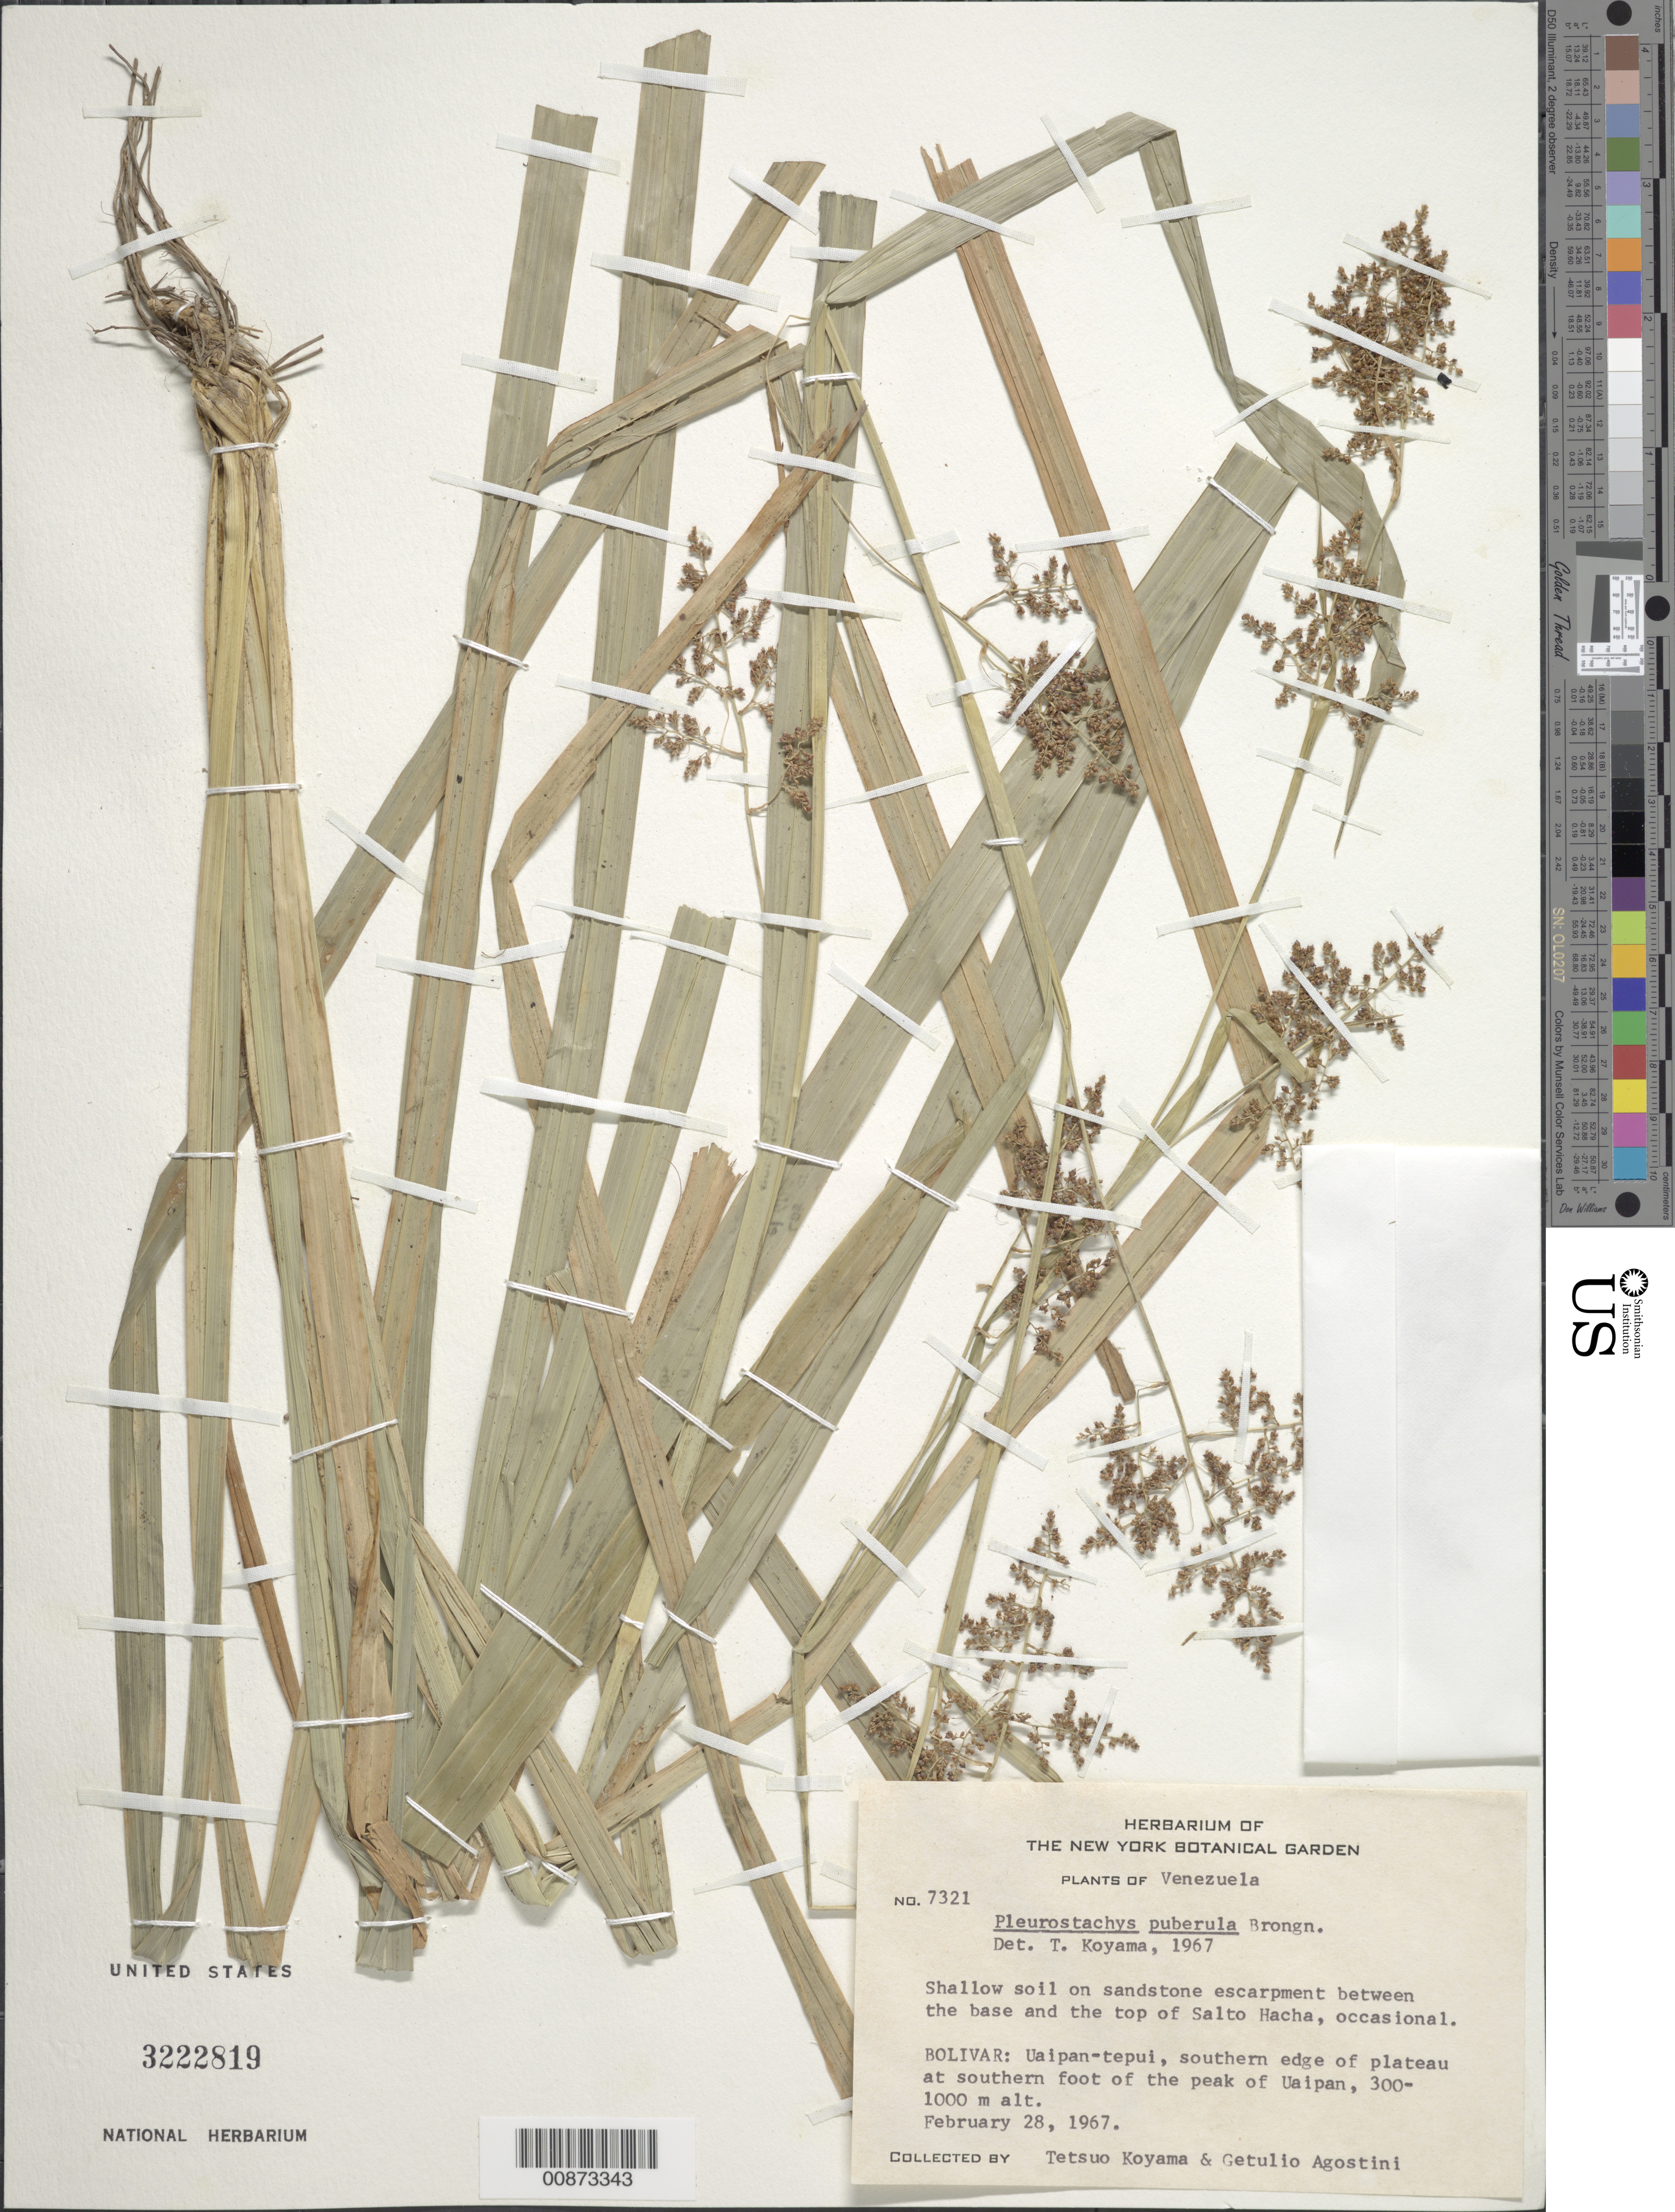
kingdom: Plantae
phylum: Tracheophyta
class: Liliopsida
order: Poales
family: Cyperaceae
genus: Rhynchospora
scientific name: Rhynchospora orbigniana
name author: (Brongn.) L.B. Sm.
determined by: Strong, M. T., (US), Smithsonian Institution - National Museum of Natural History (UNITED STATES)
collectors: T. Koyama & G. Agostini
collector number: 7321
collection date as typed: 28-Feb-67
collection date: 1967-02-28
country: Venezuela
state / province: Bolívar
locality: Uaipan-tepuí, between base and top of Salto Hacha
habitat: Shallow soil on sandstone escarpment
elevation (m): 300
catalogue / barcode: US 3222819